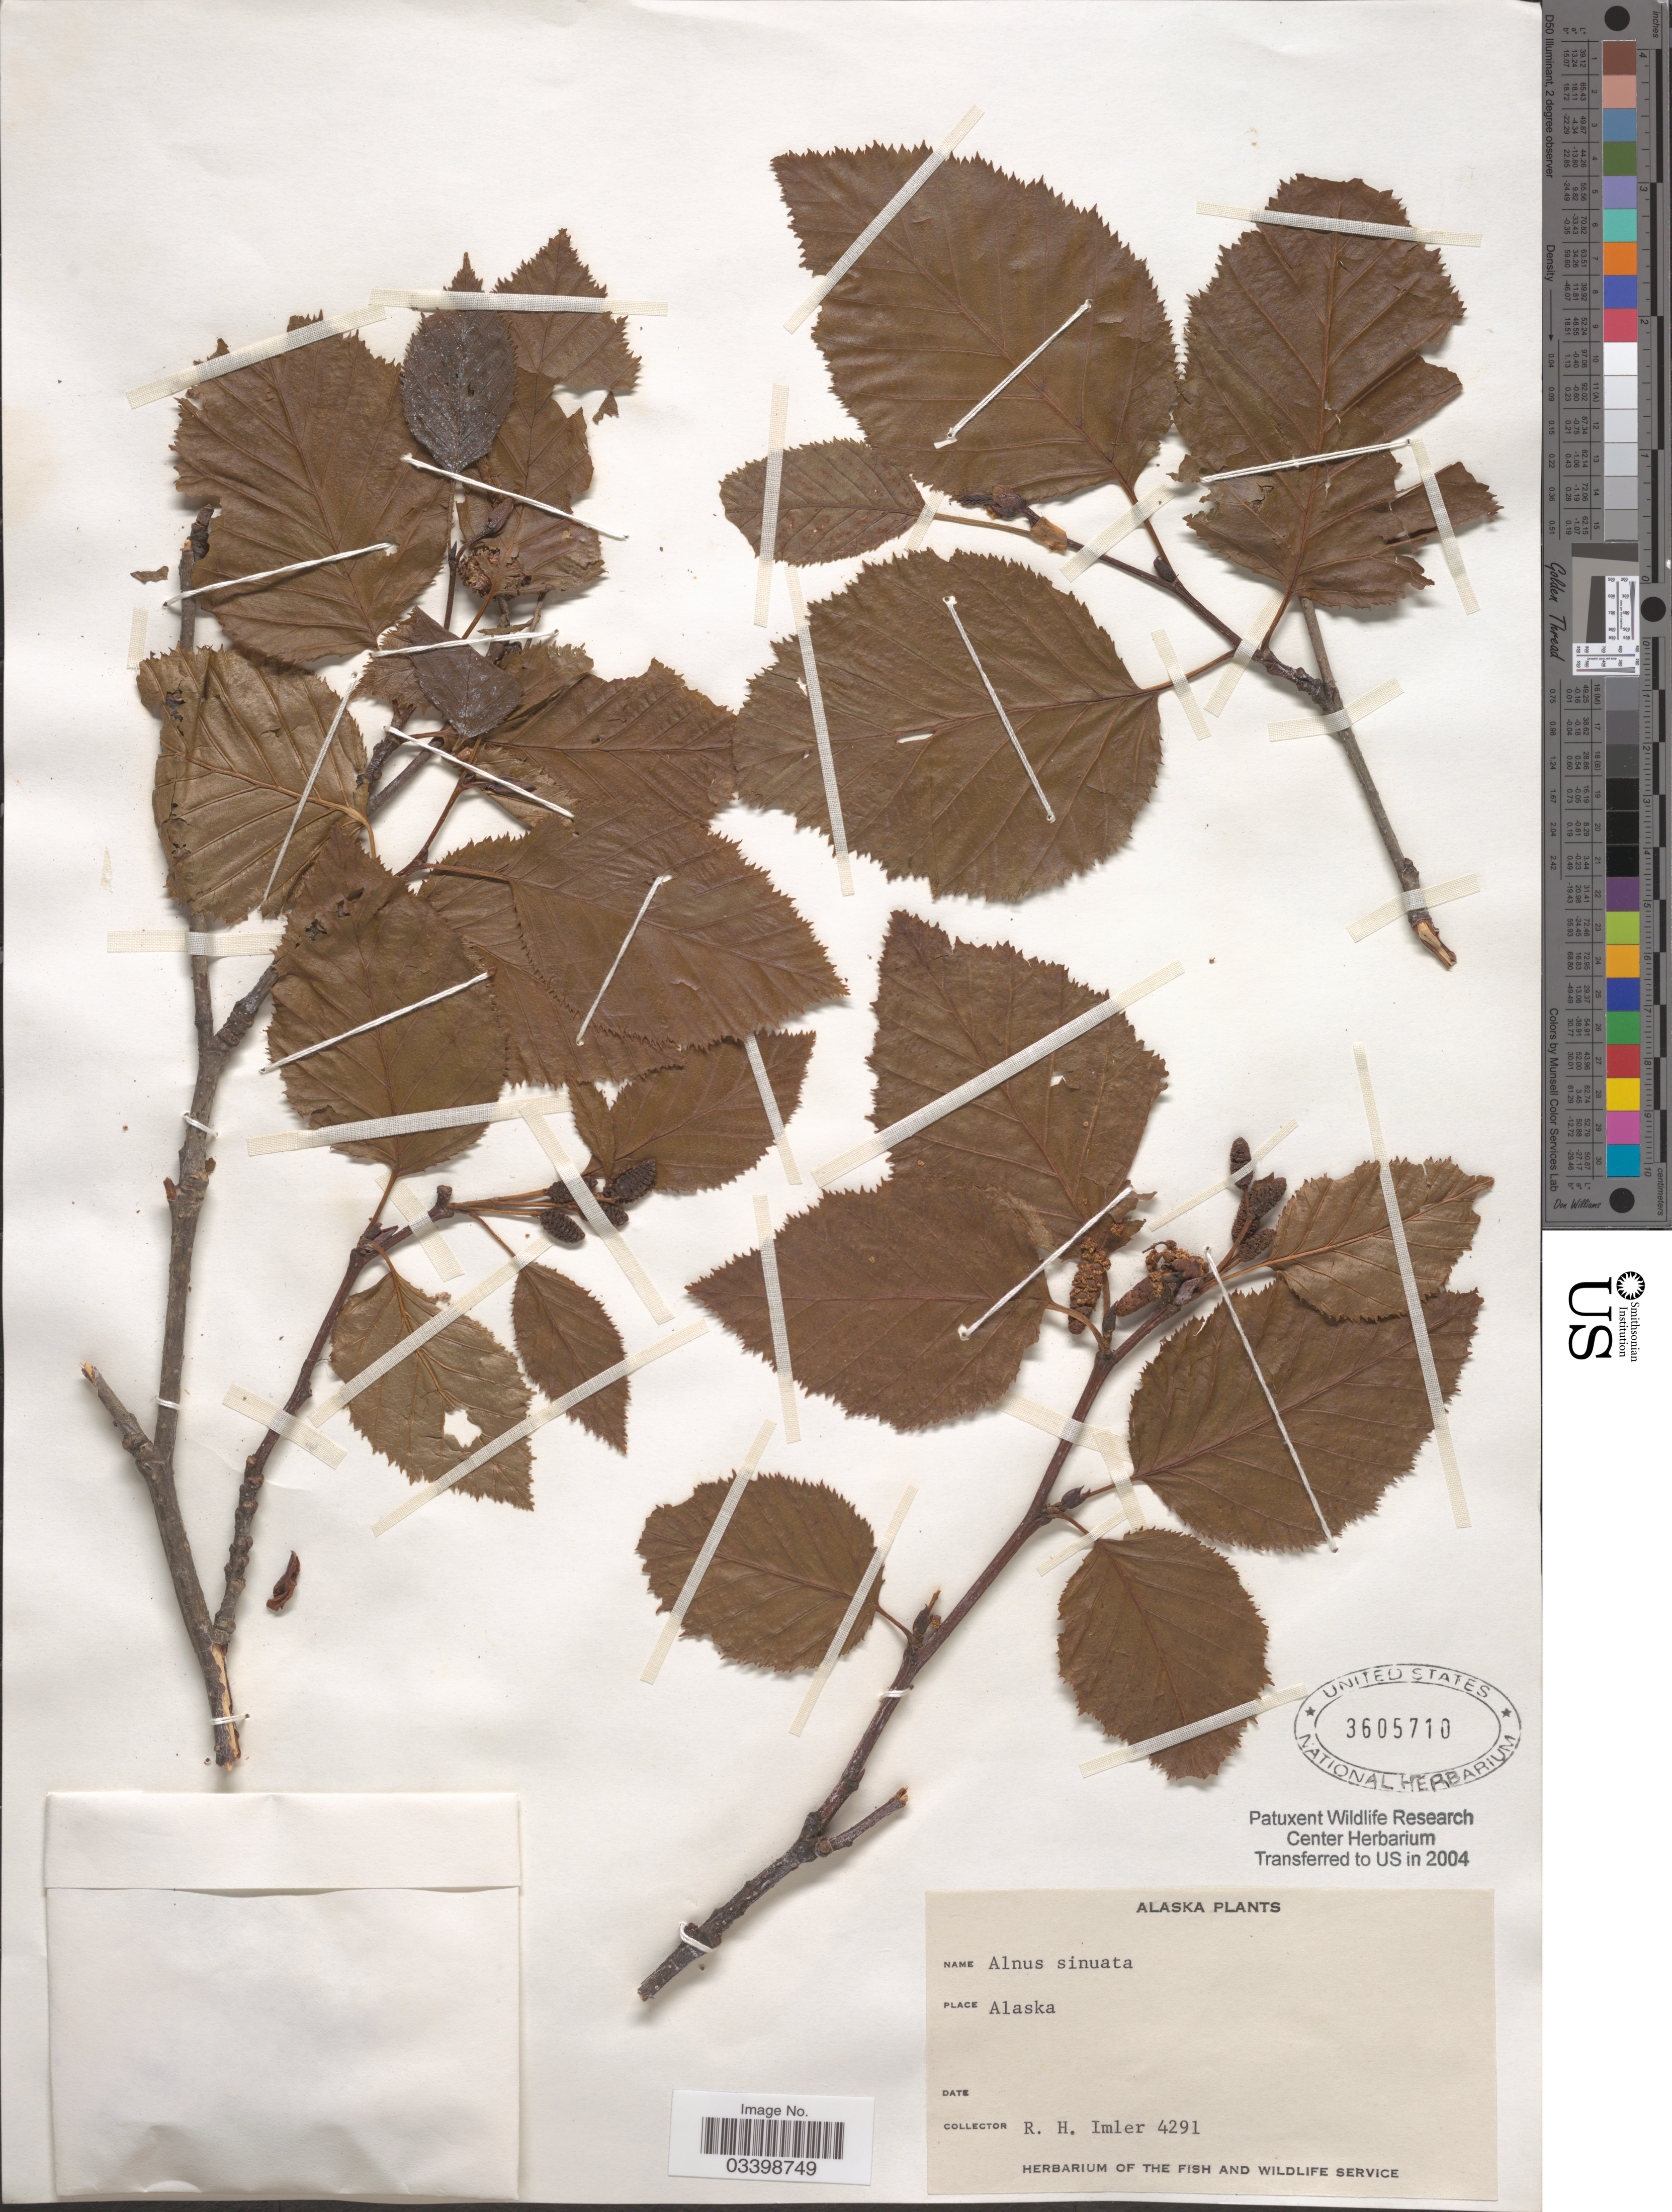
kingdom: Plantae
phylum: Tracheophyta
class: Magnoliopsida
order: Fagales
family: Betulaceae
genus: Alnus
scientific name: Alnus viridis subsp. sinuata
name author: Regel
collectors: R. Imler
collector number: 4291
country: United States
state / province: Alaska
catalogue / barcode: US 3605710